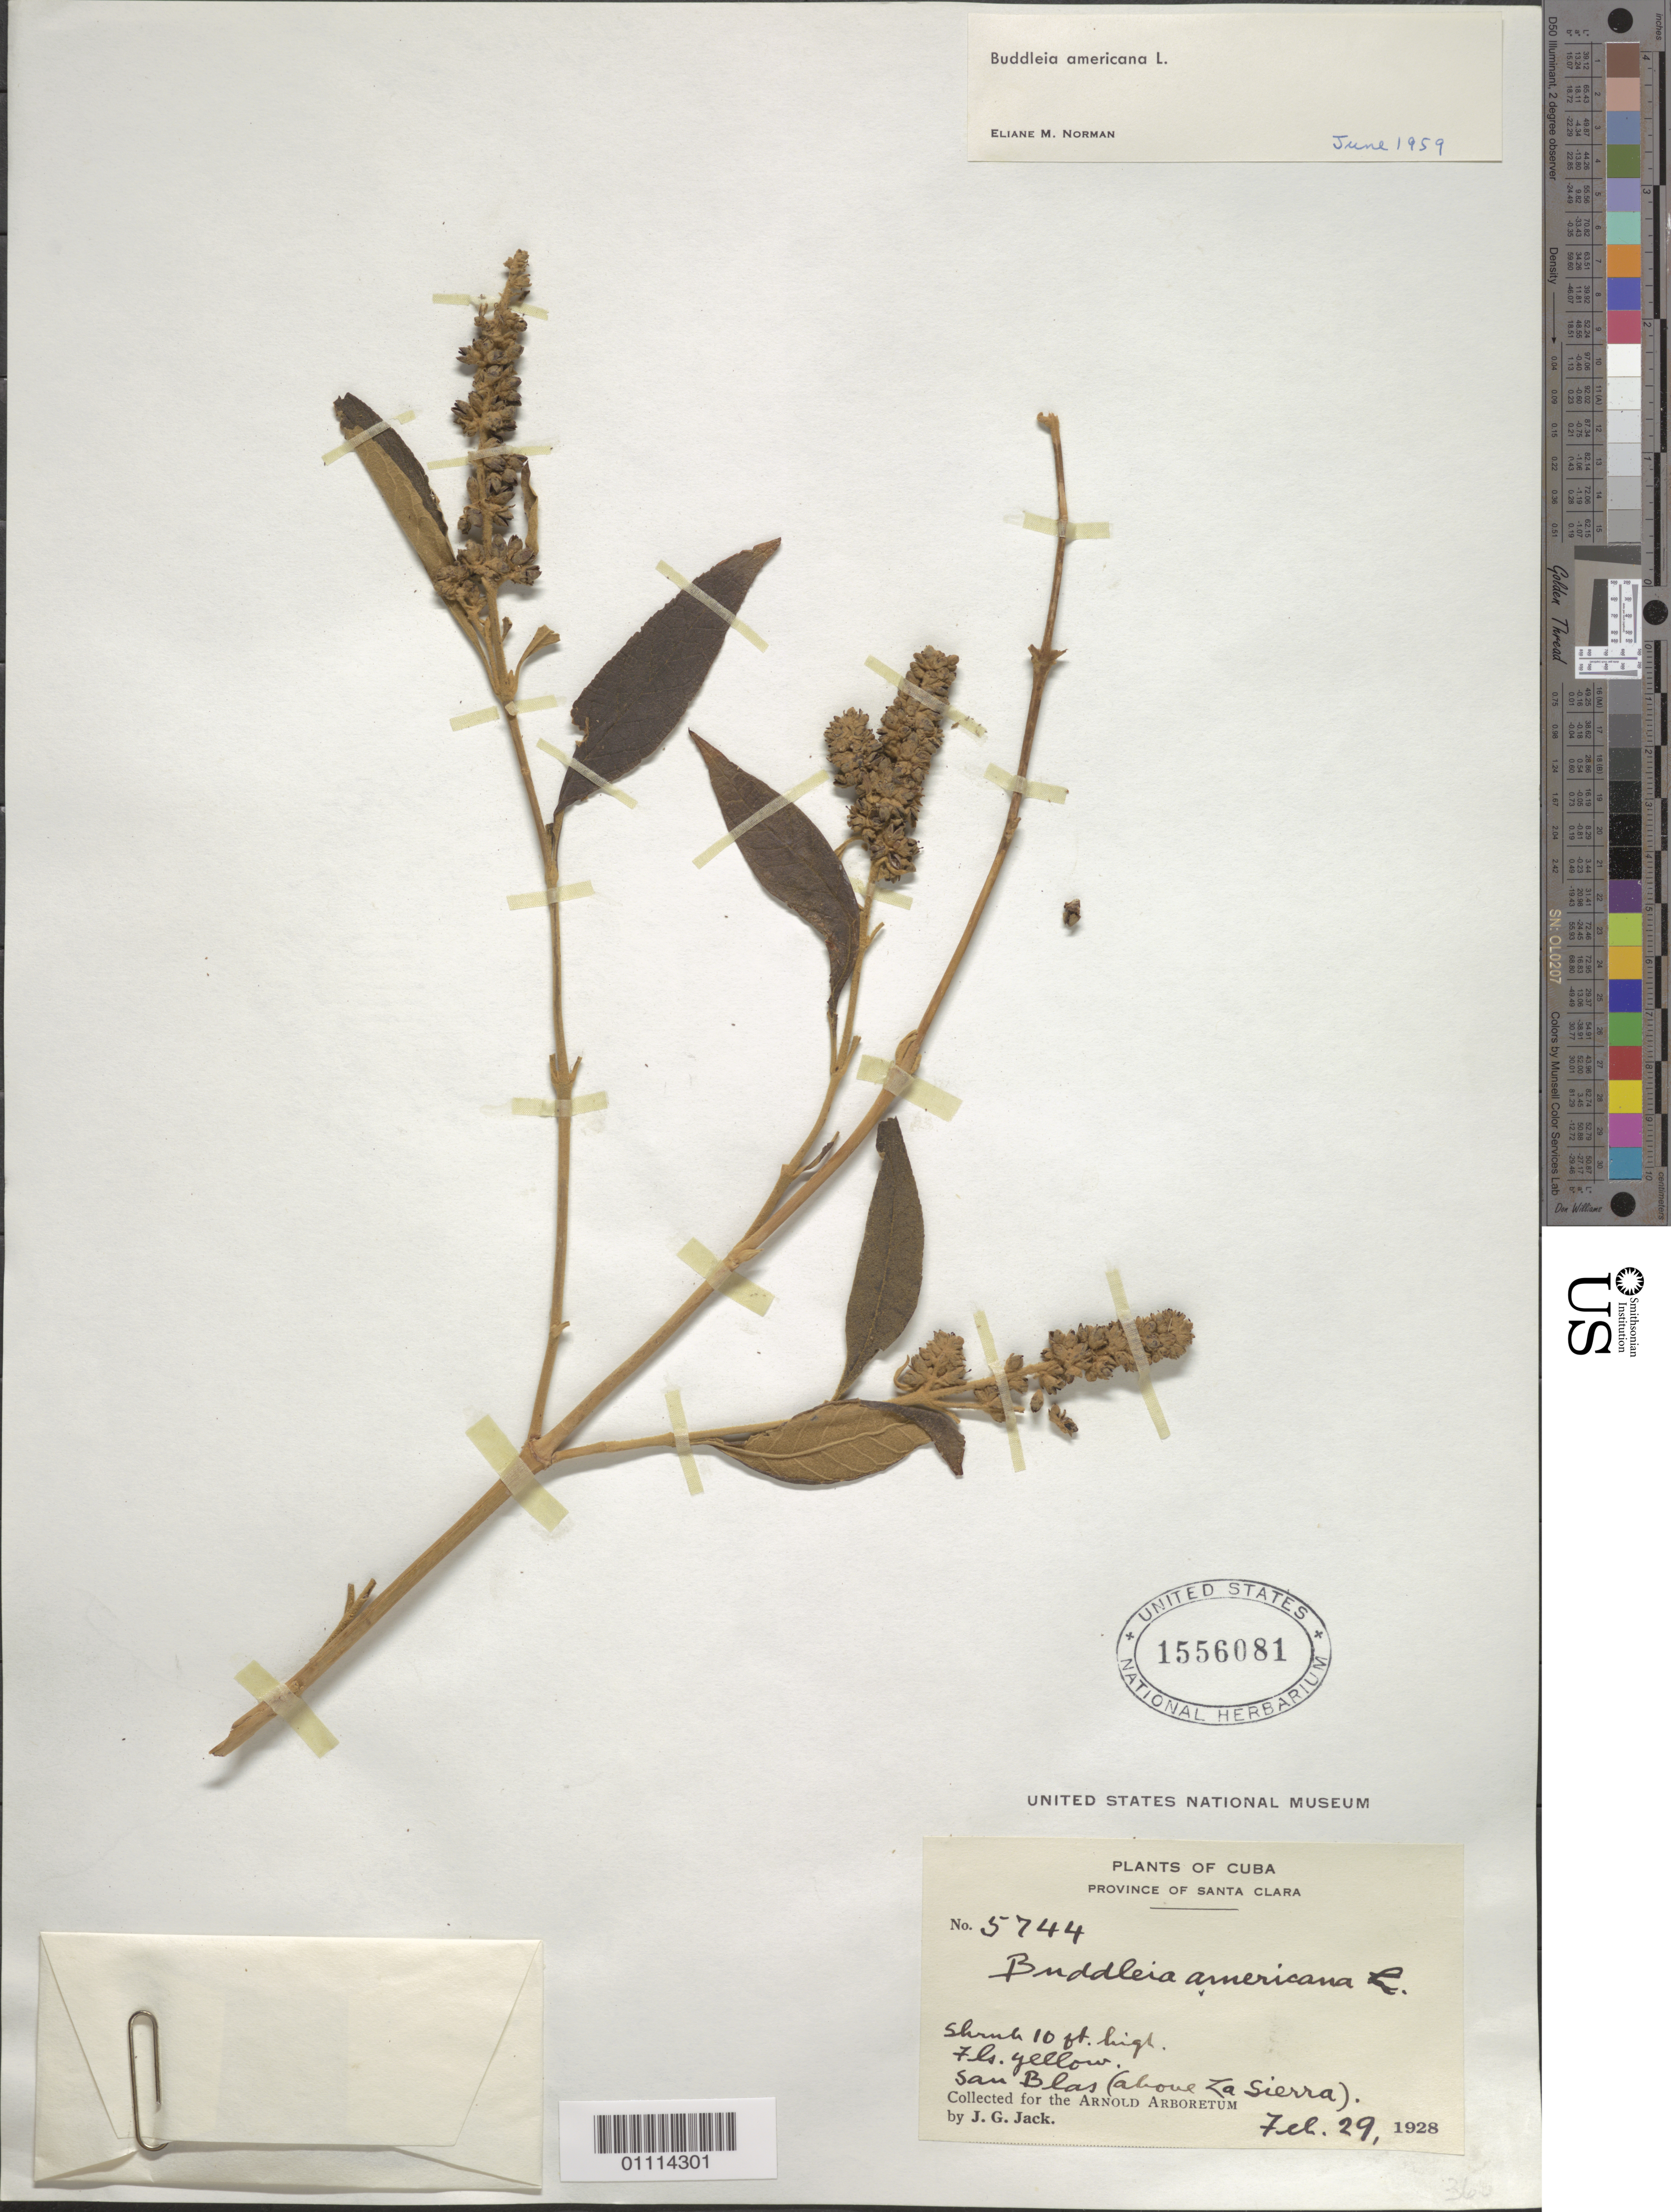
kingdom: Plantae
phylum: Tracheophyta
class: Magnoliopsida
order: Lamiales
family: Scrophulariaceae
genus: Buddleja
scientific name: Buddleja americana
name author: L.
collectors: J. G. Jack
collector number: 5744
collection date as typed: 29 Feb 1928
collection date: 1928-02-29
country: Cuba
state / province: Matanzas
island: Cuba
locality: San Blas (above La Sierra)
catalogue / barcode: US 1556081